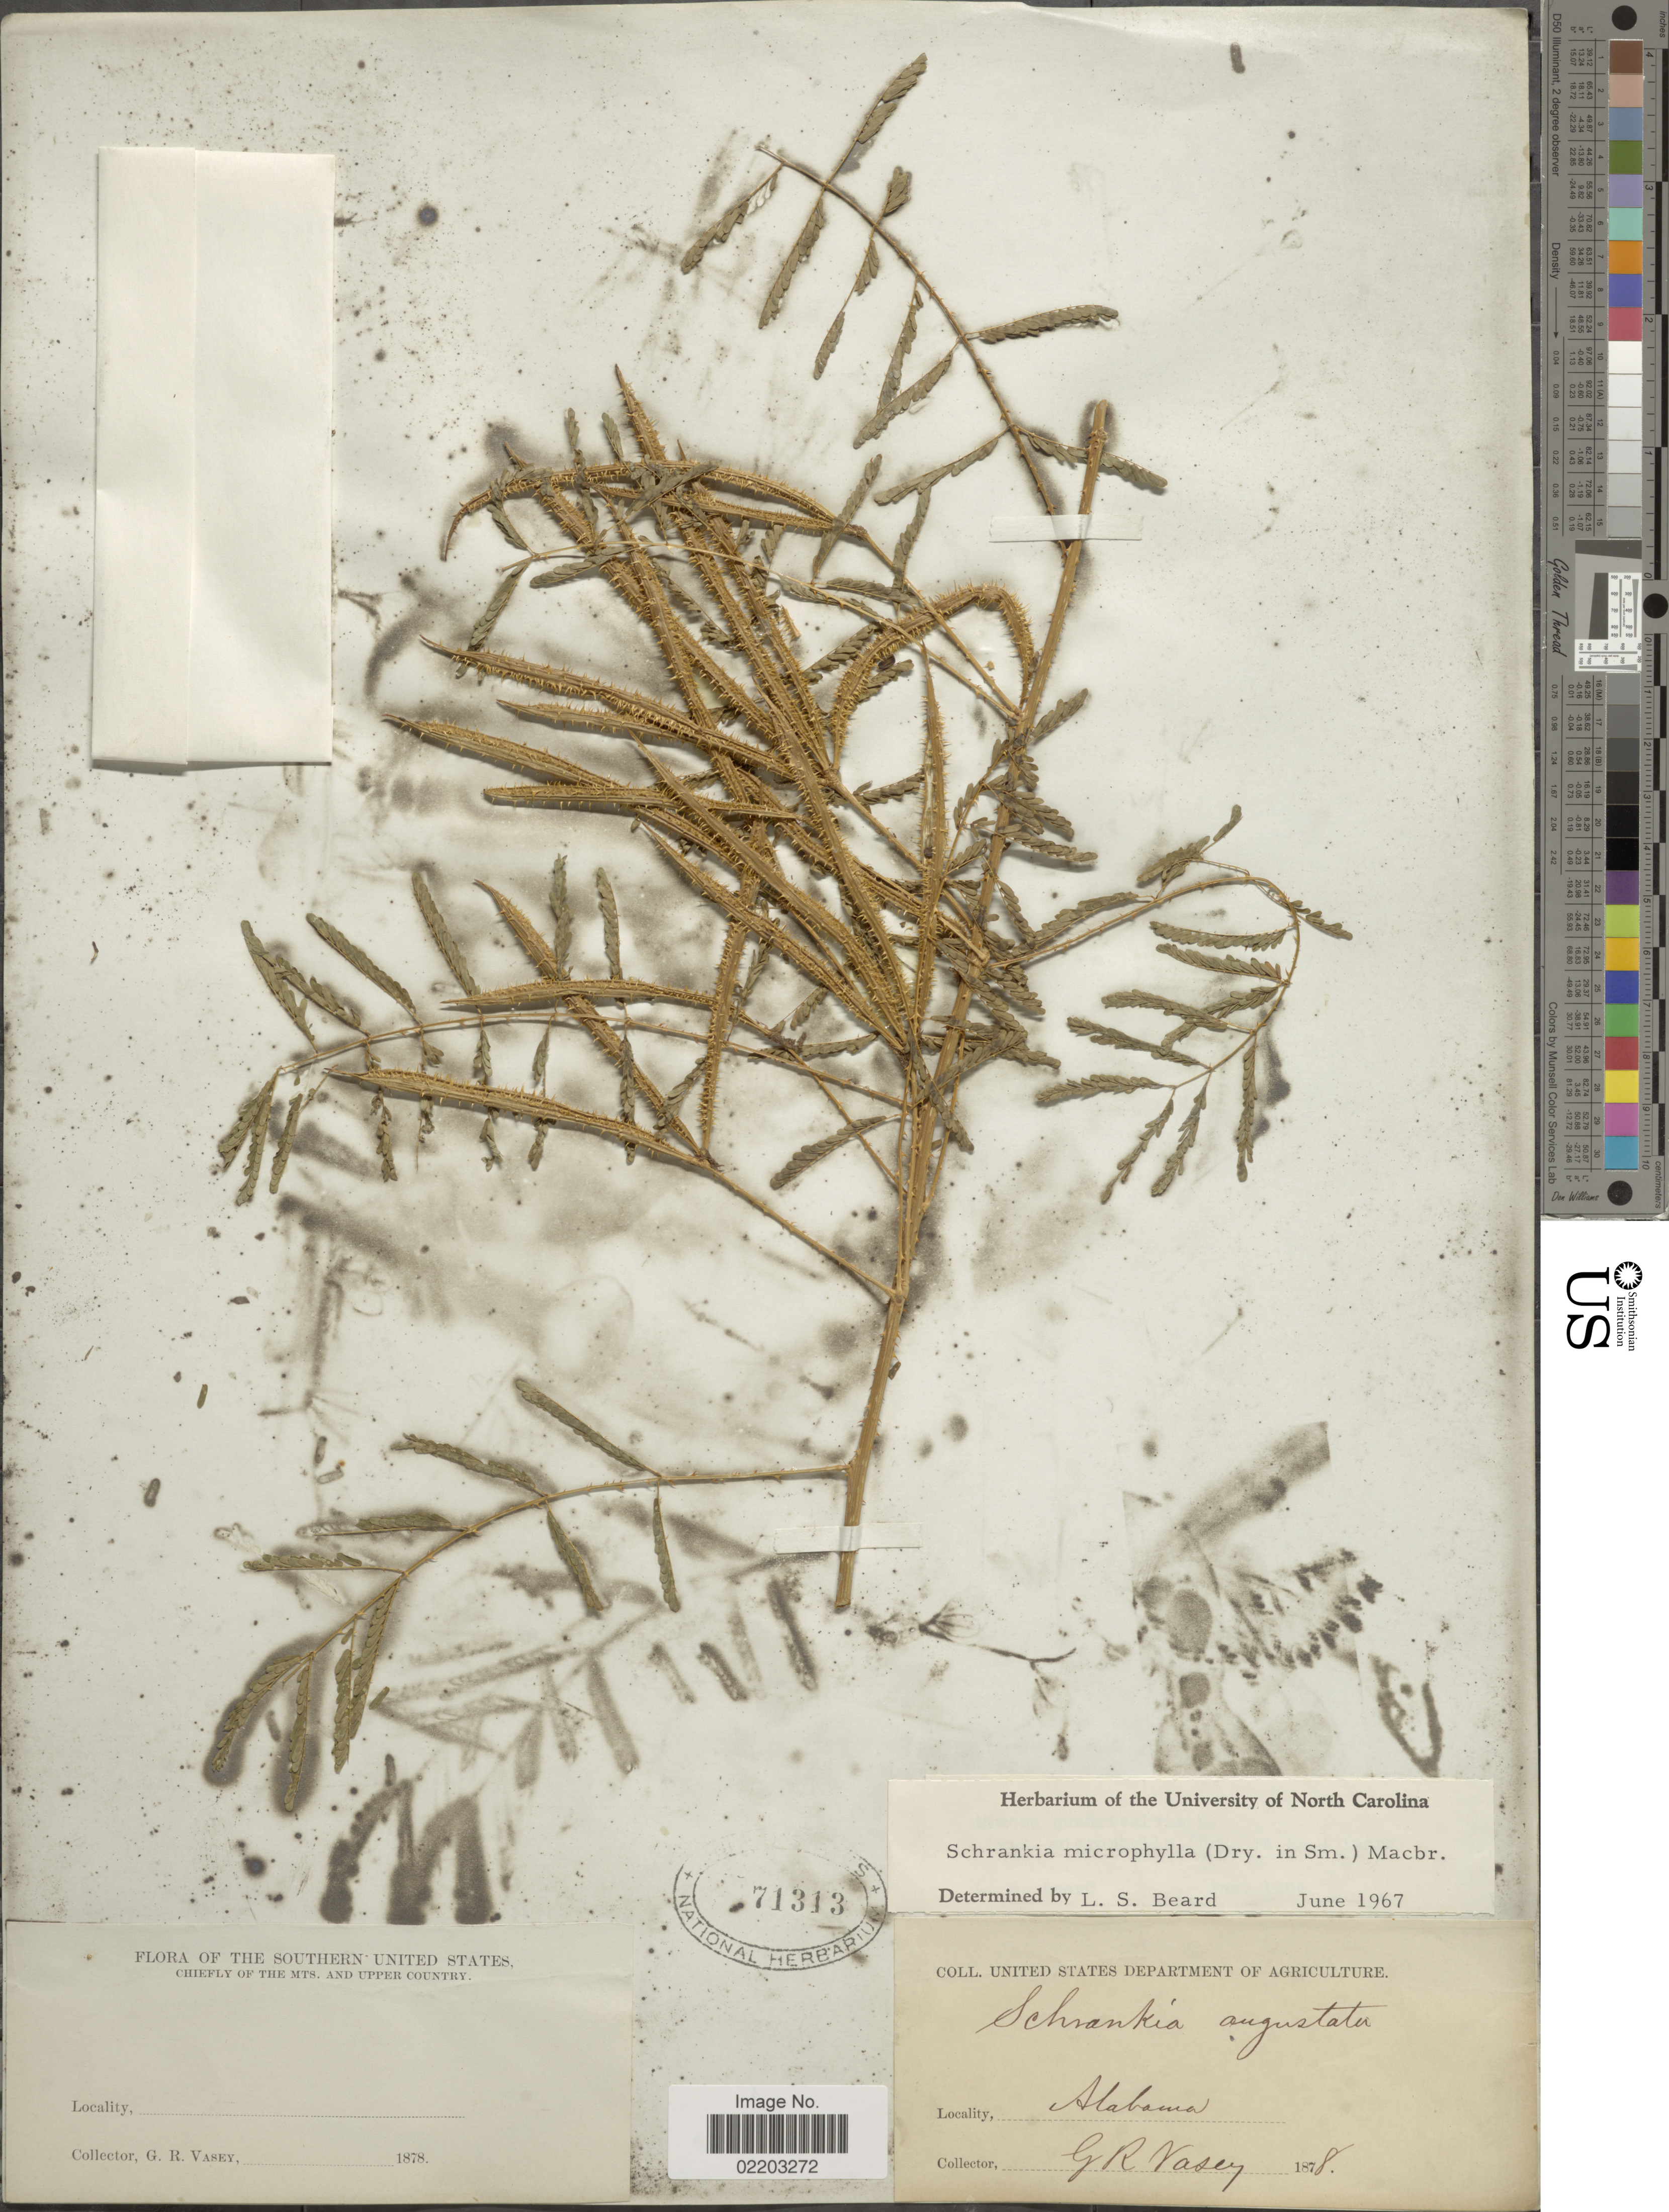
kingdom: Plantae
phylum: Tracheophyta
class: Magnoliopsida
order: Fabales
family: Fabaceae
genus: Mimosa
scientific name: Mimosa microphylla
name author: Dryand.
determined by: Strong, M. T., (US), Smithsonian Institution - National Museum of Natural History (UNITED STATES)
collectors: G. R. Vasey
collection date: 1878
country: United States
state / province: Alabama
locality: The Southern United States, Chiefly of the Mts. and Upper Country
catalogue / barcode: US 71313